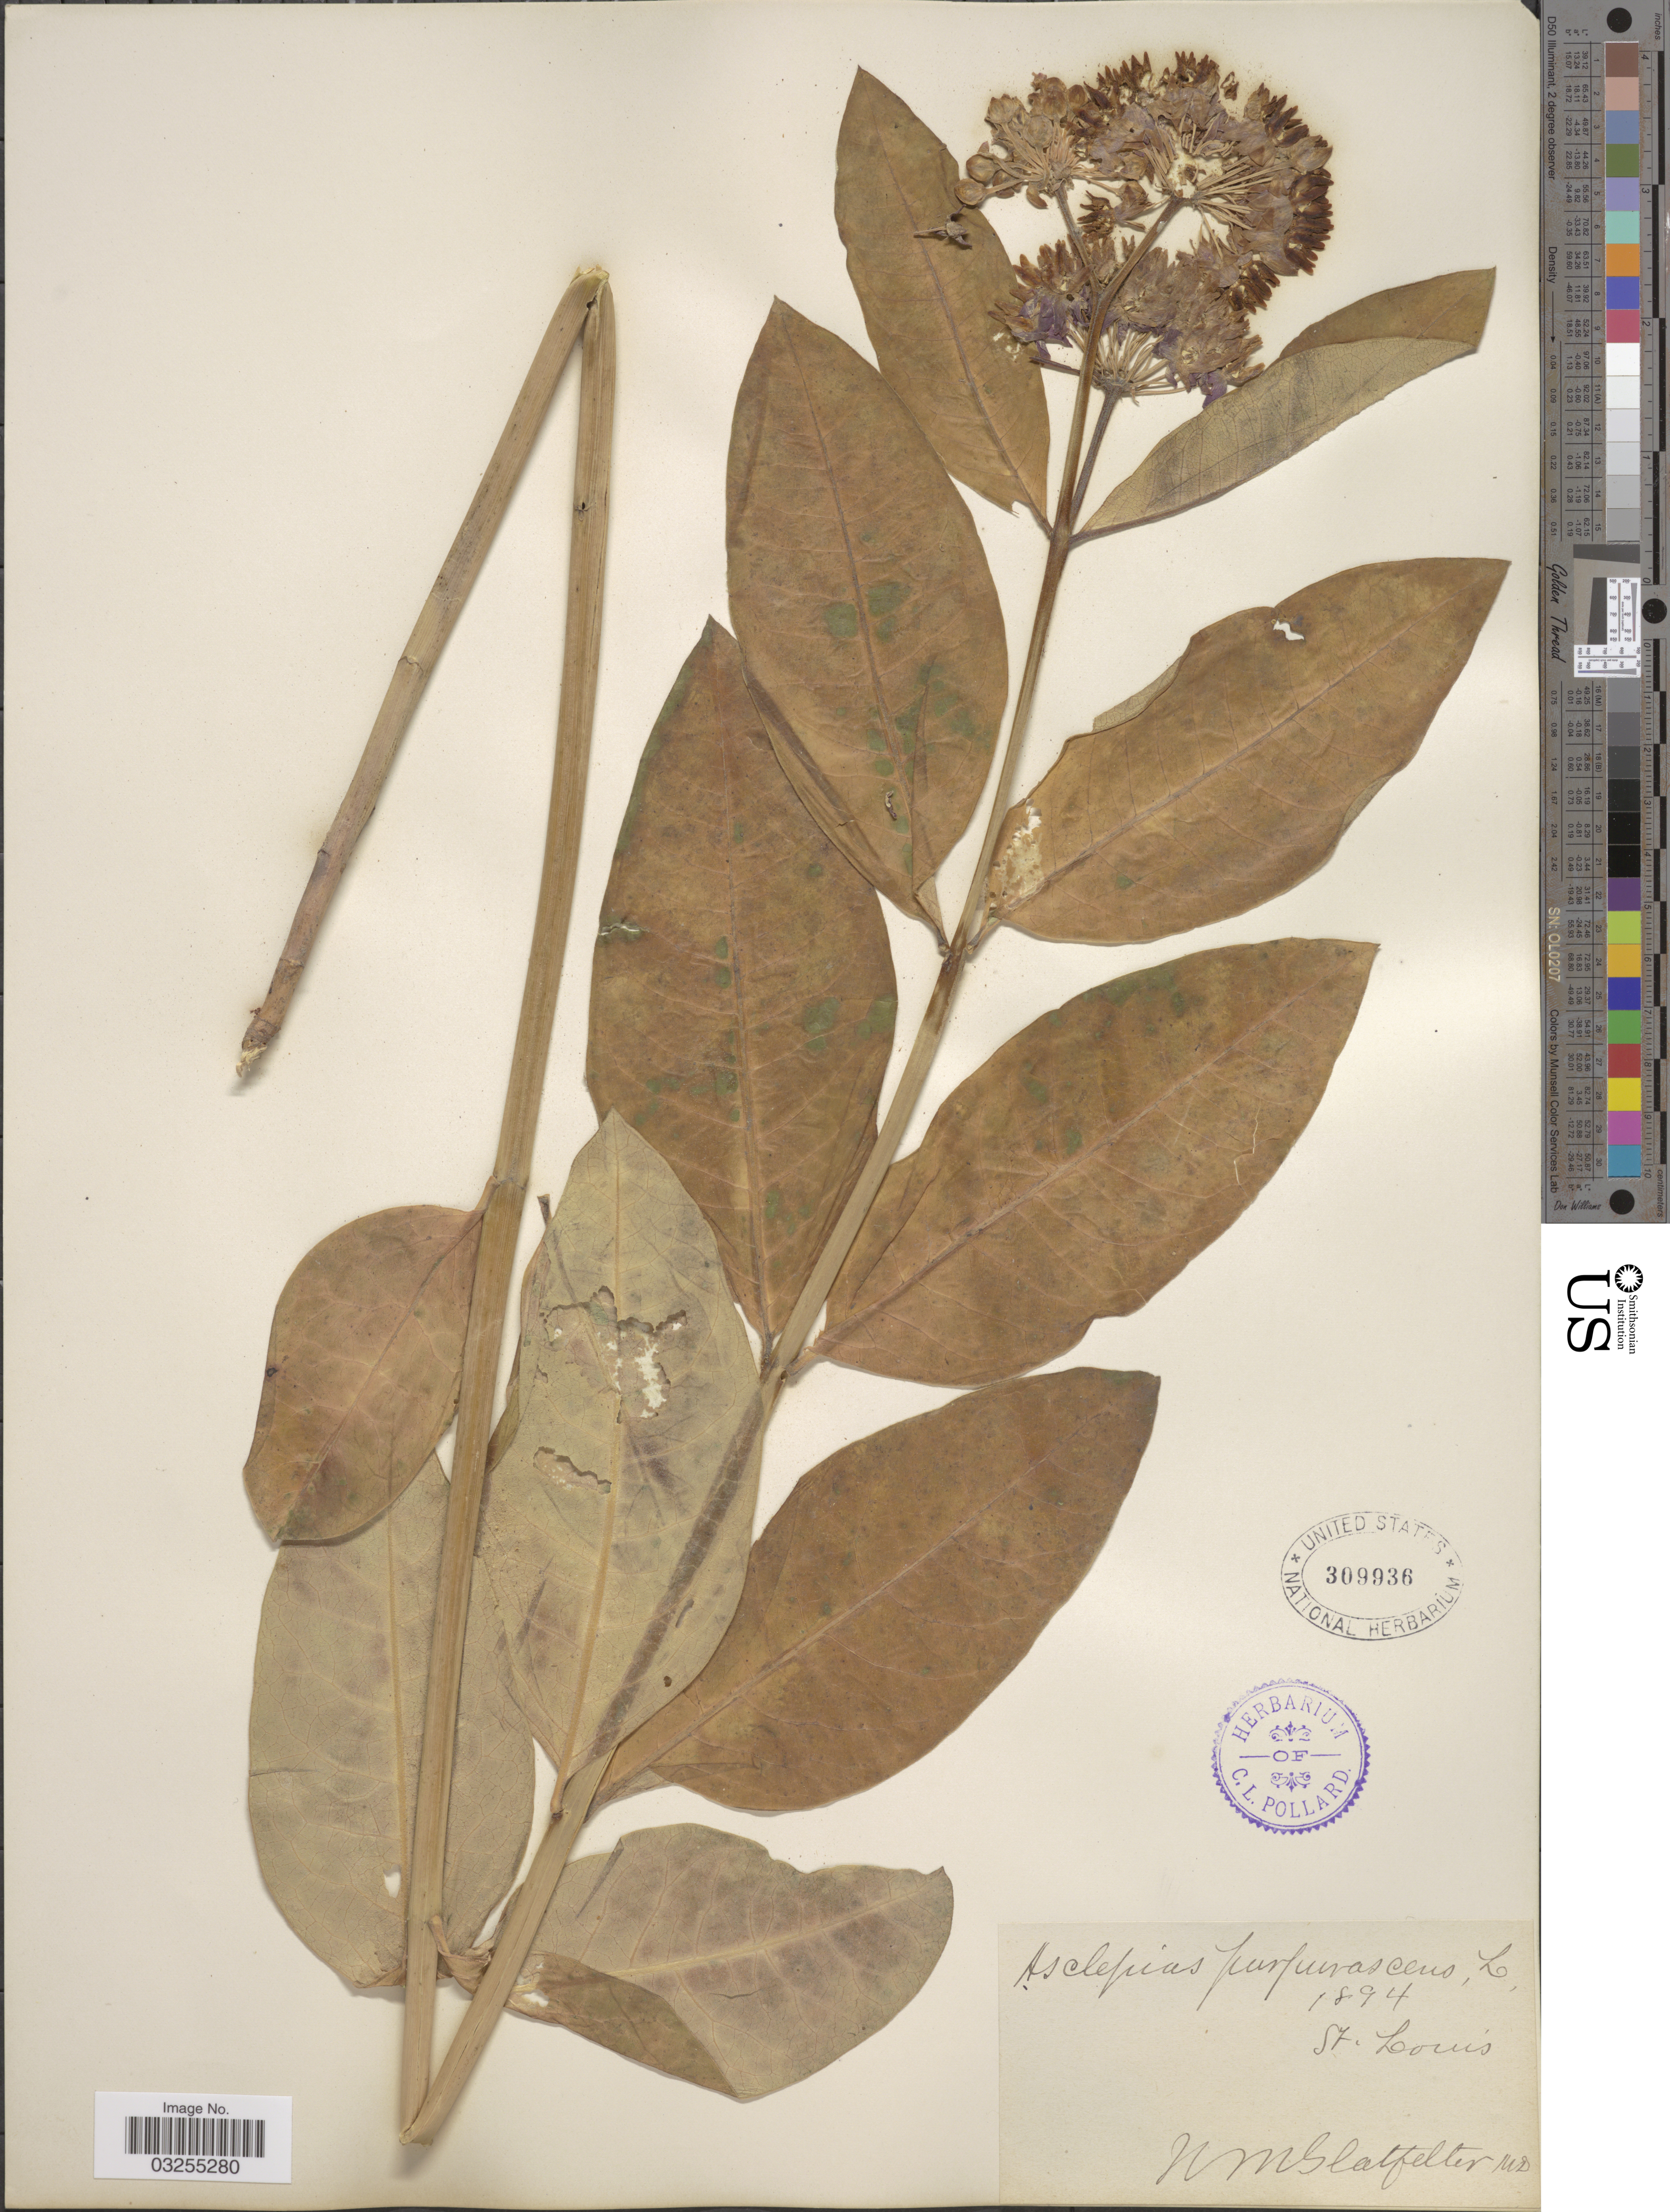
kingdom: Plantae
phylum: Tracheophyta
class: Magnoliopsida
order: Gentianales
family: Apocynaceae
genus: Asclepias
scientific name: Asclepias purpurascens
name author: L.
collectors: N. M. Glatfelter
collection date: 1894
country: United States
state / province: Missouri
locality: St. Louis.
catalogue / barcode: US 309936